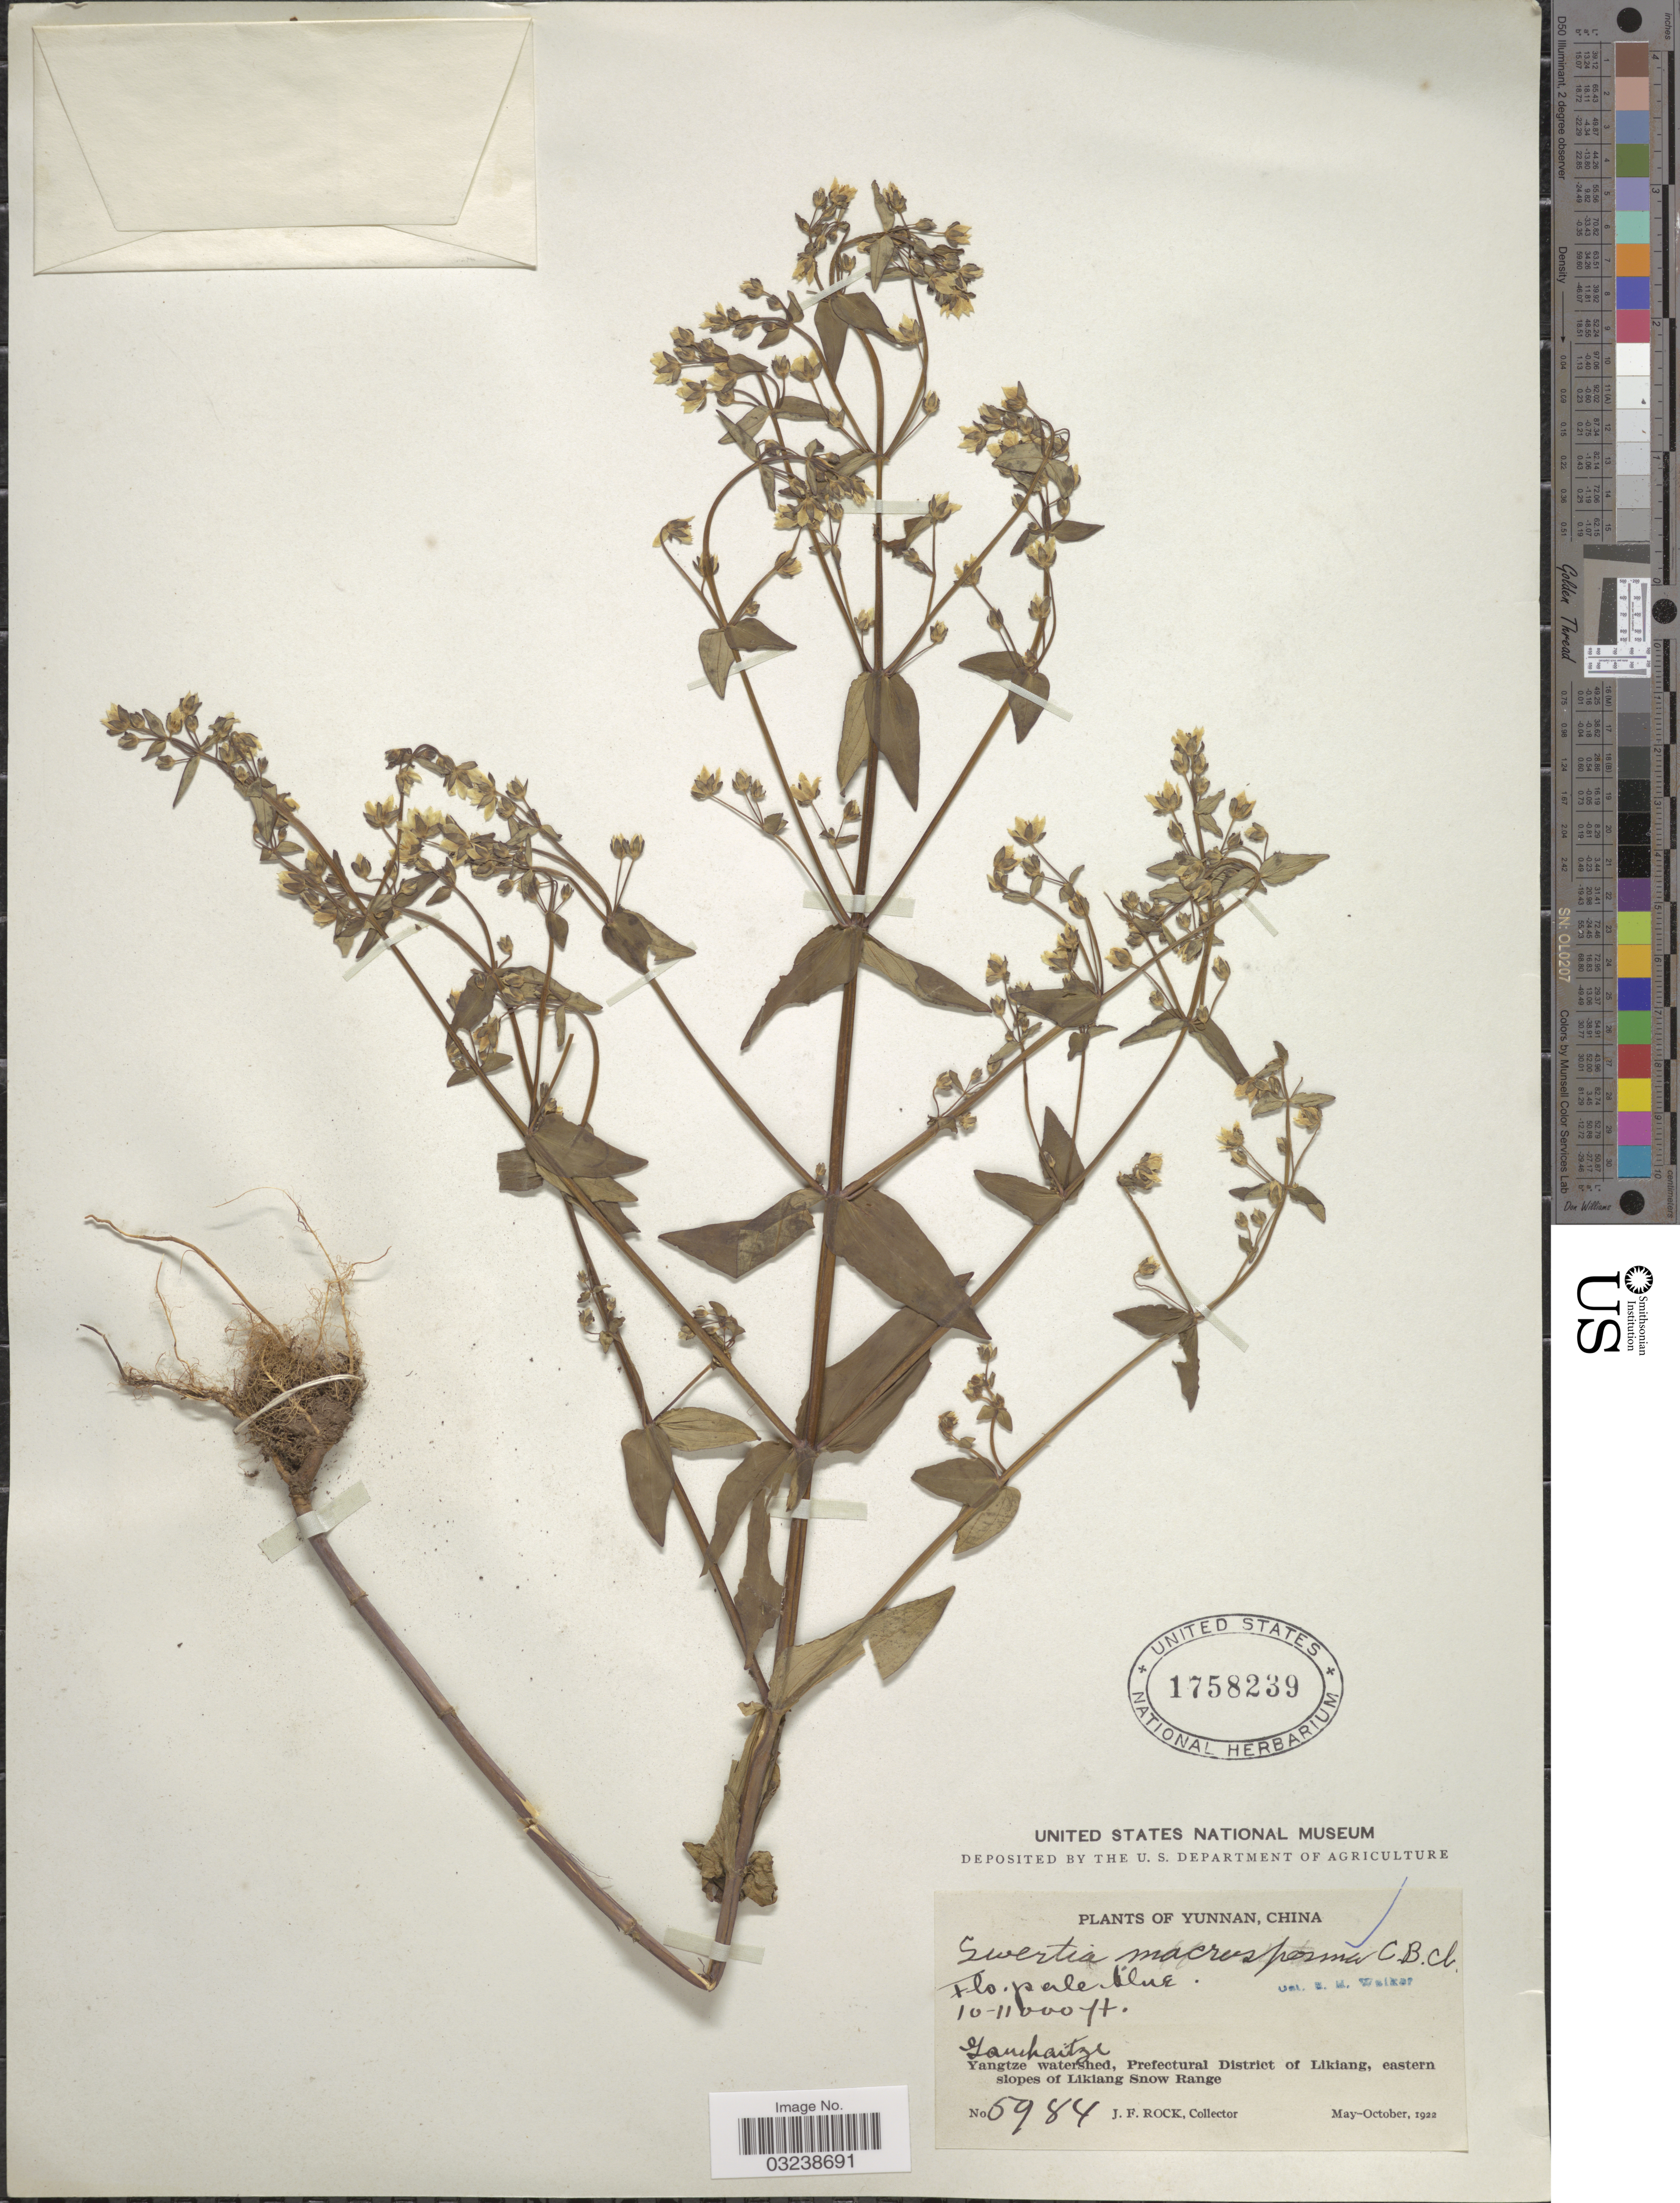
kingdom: Plantae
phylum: Tracheophyta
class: Magnoliopsida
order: Gentianales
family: Gentianaceae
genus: Swertia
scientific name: Swertia macrosperma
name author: (C.B. Clarke) C.B. Clarke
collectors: J. Rock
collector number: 5984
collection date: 1922-05/1922-10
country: China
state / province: Yunnan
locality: Yanehaitze. Yangtze watershed, Prefectural District of Likiang, eastern slopes of Likiang Snow Range.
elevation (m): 3048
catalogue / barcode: US 1758239